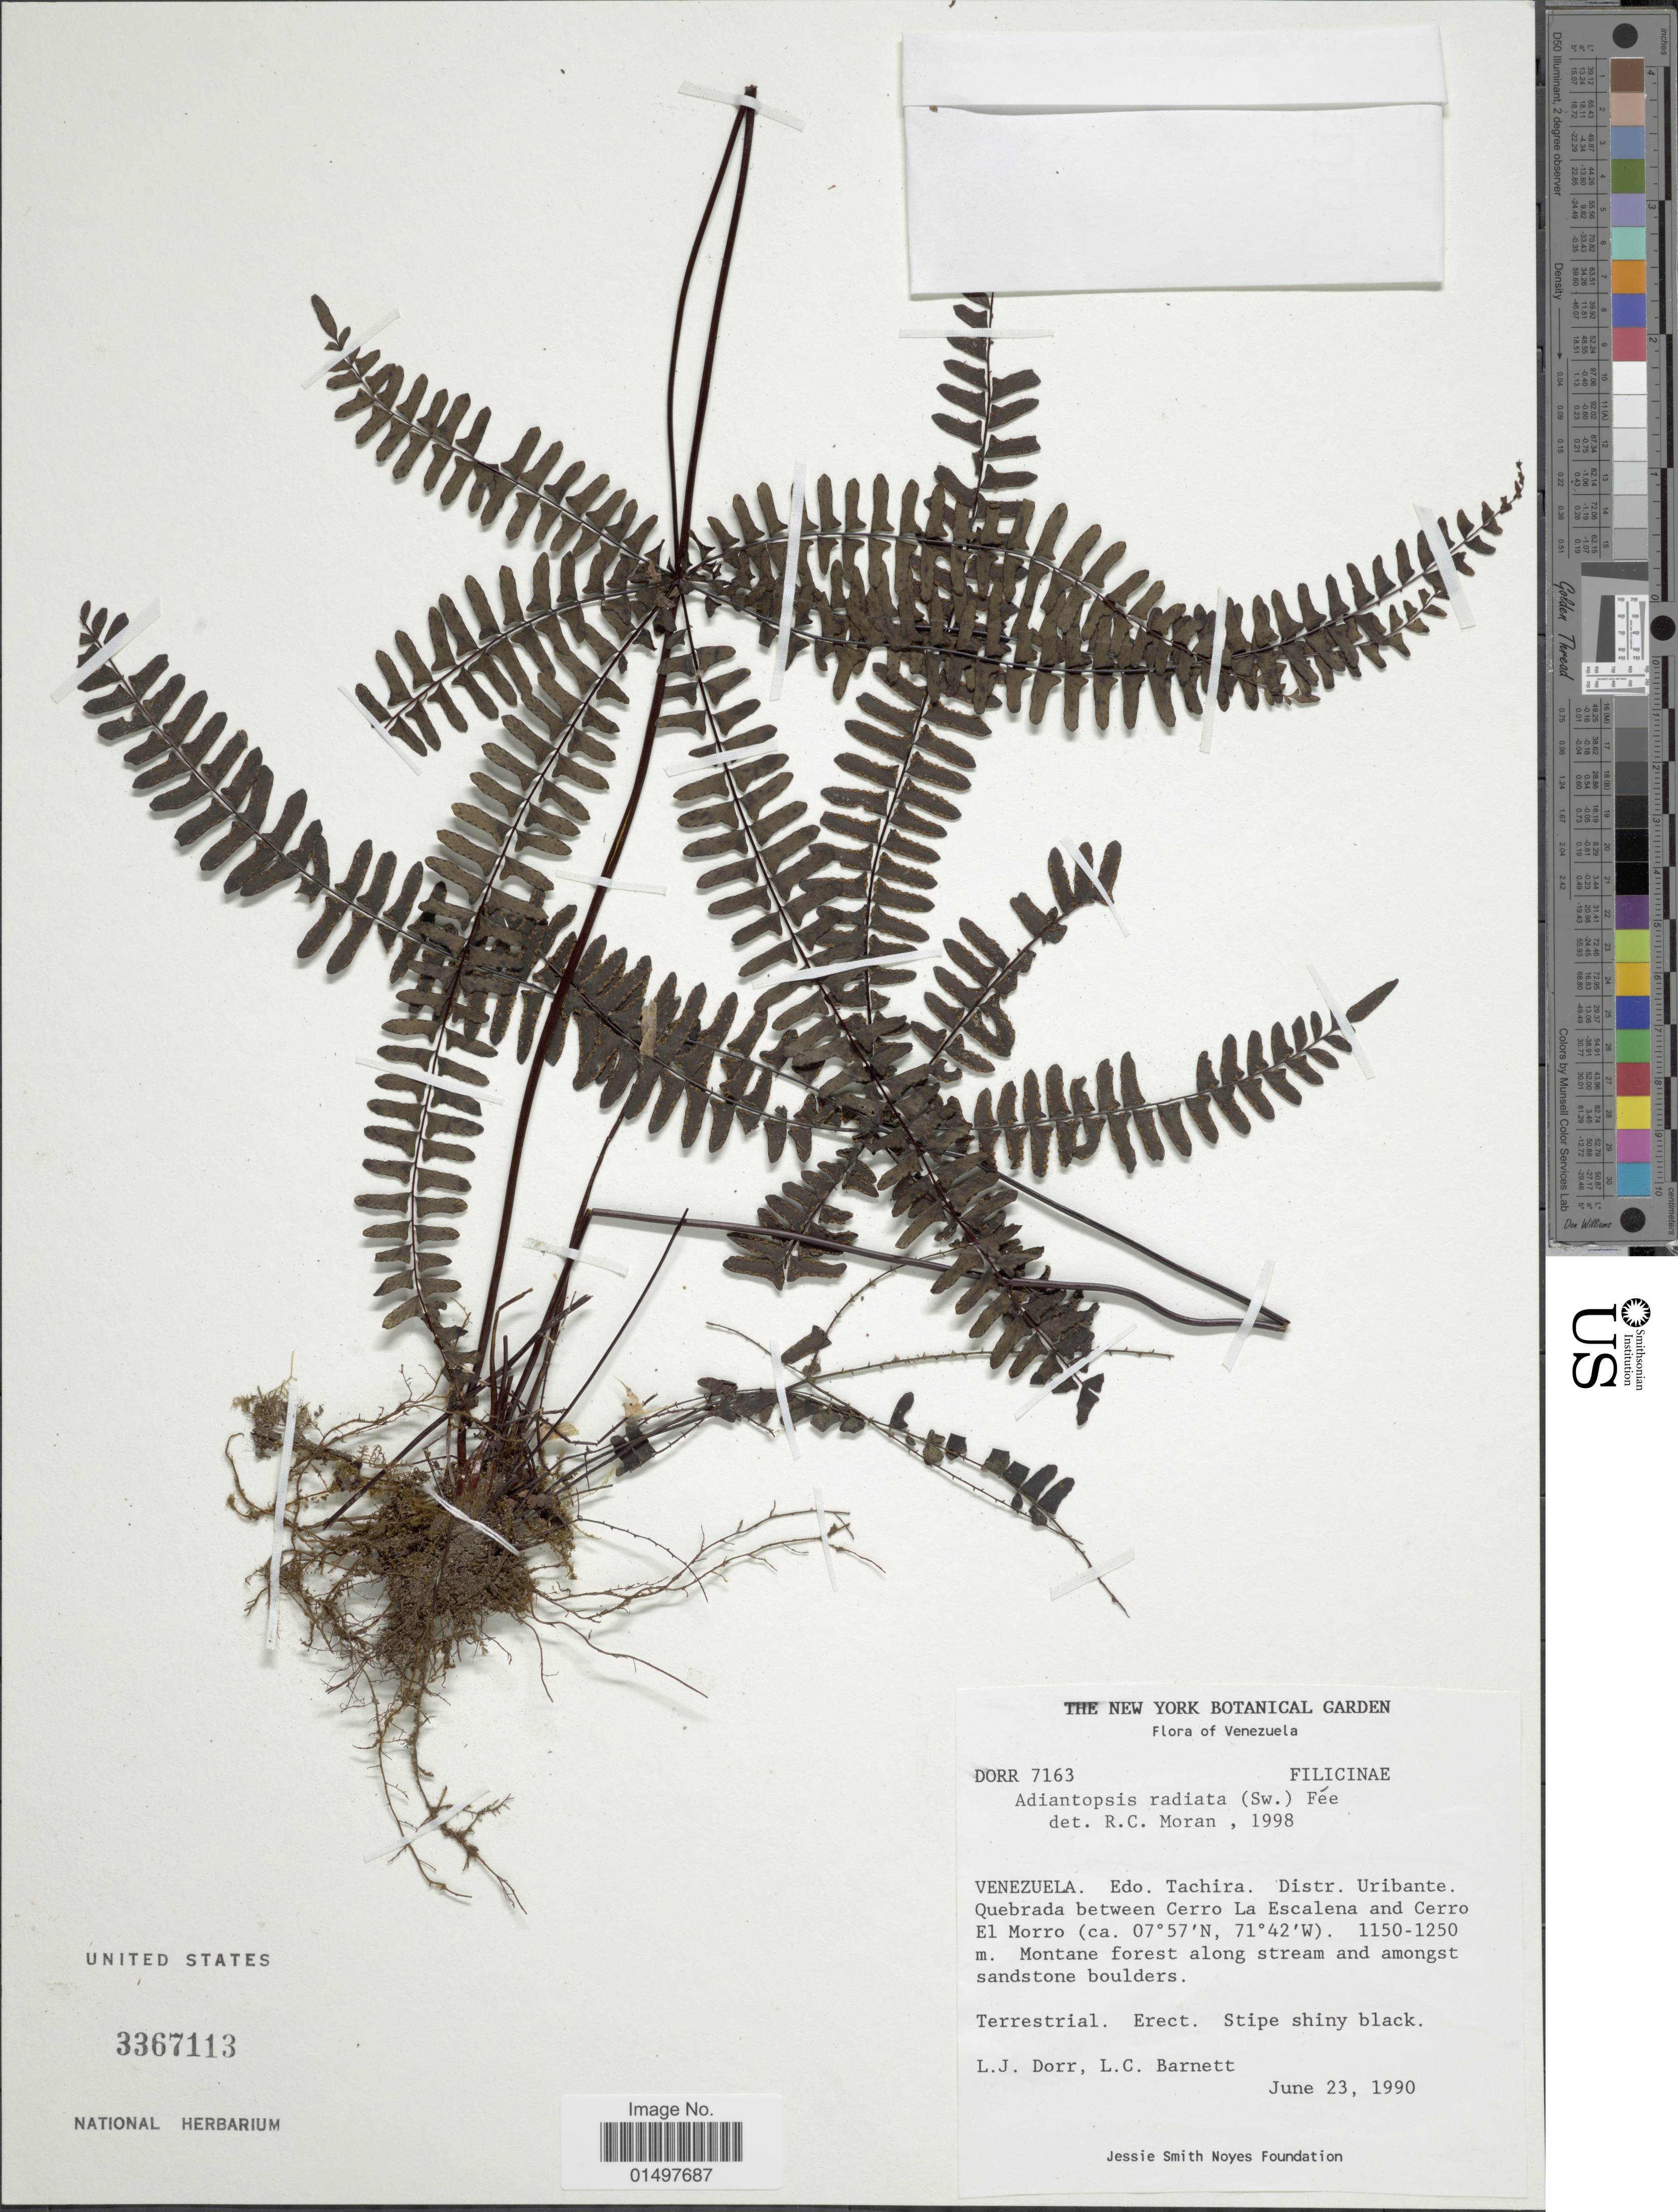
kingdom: Plantae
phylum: Tracheophyta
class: Polypodiopsida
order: Polypodiales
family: Pteridaceae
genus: Adiantopsis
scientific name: Adiantopsis radiata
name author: (L.) Fée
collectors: L. J. Dorr & L. C. Barnett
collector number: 7163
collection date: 1990-06-23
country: Venezuela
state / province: Táchira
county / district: Uribante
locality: Quebrada between Cerro La Escalena and Cerro El Morro.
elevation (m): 1150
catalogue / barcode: US 3367113